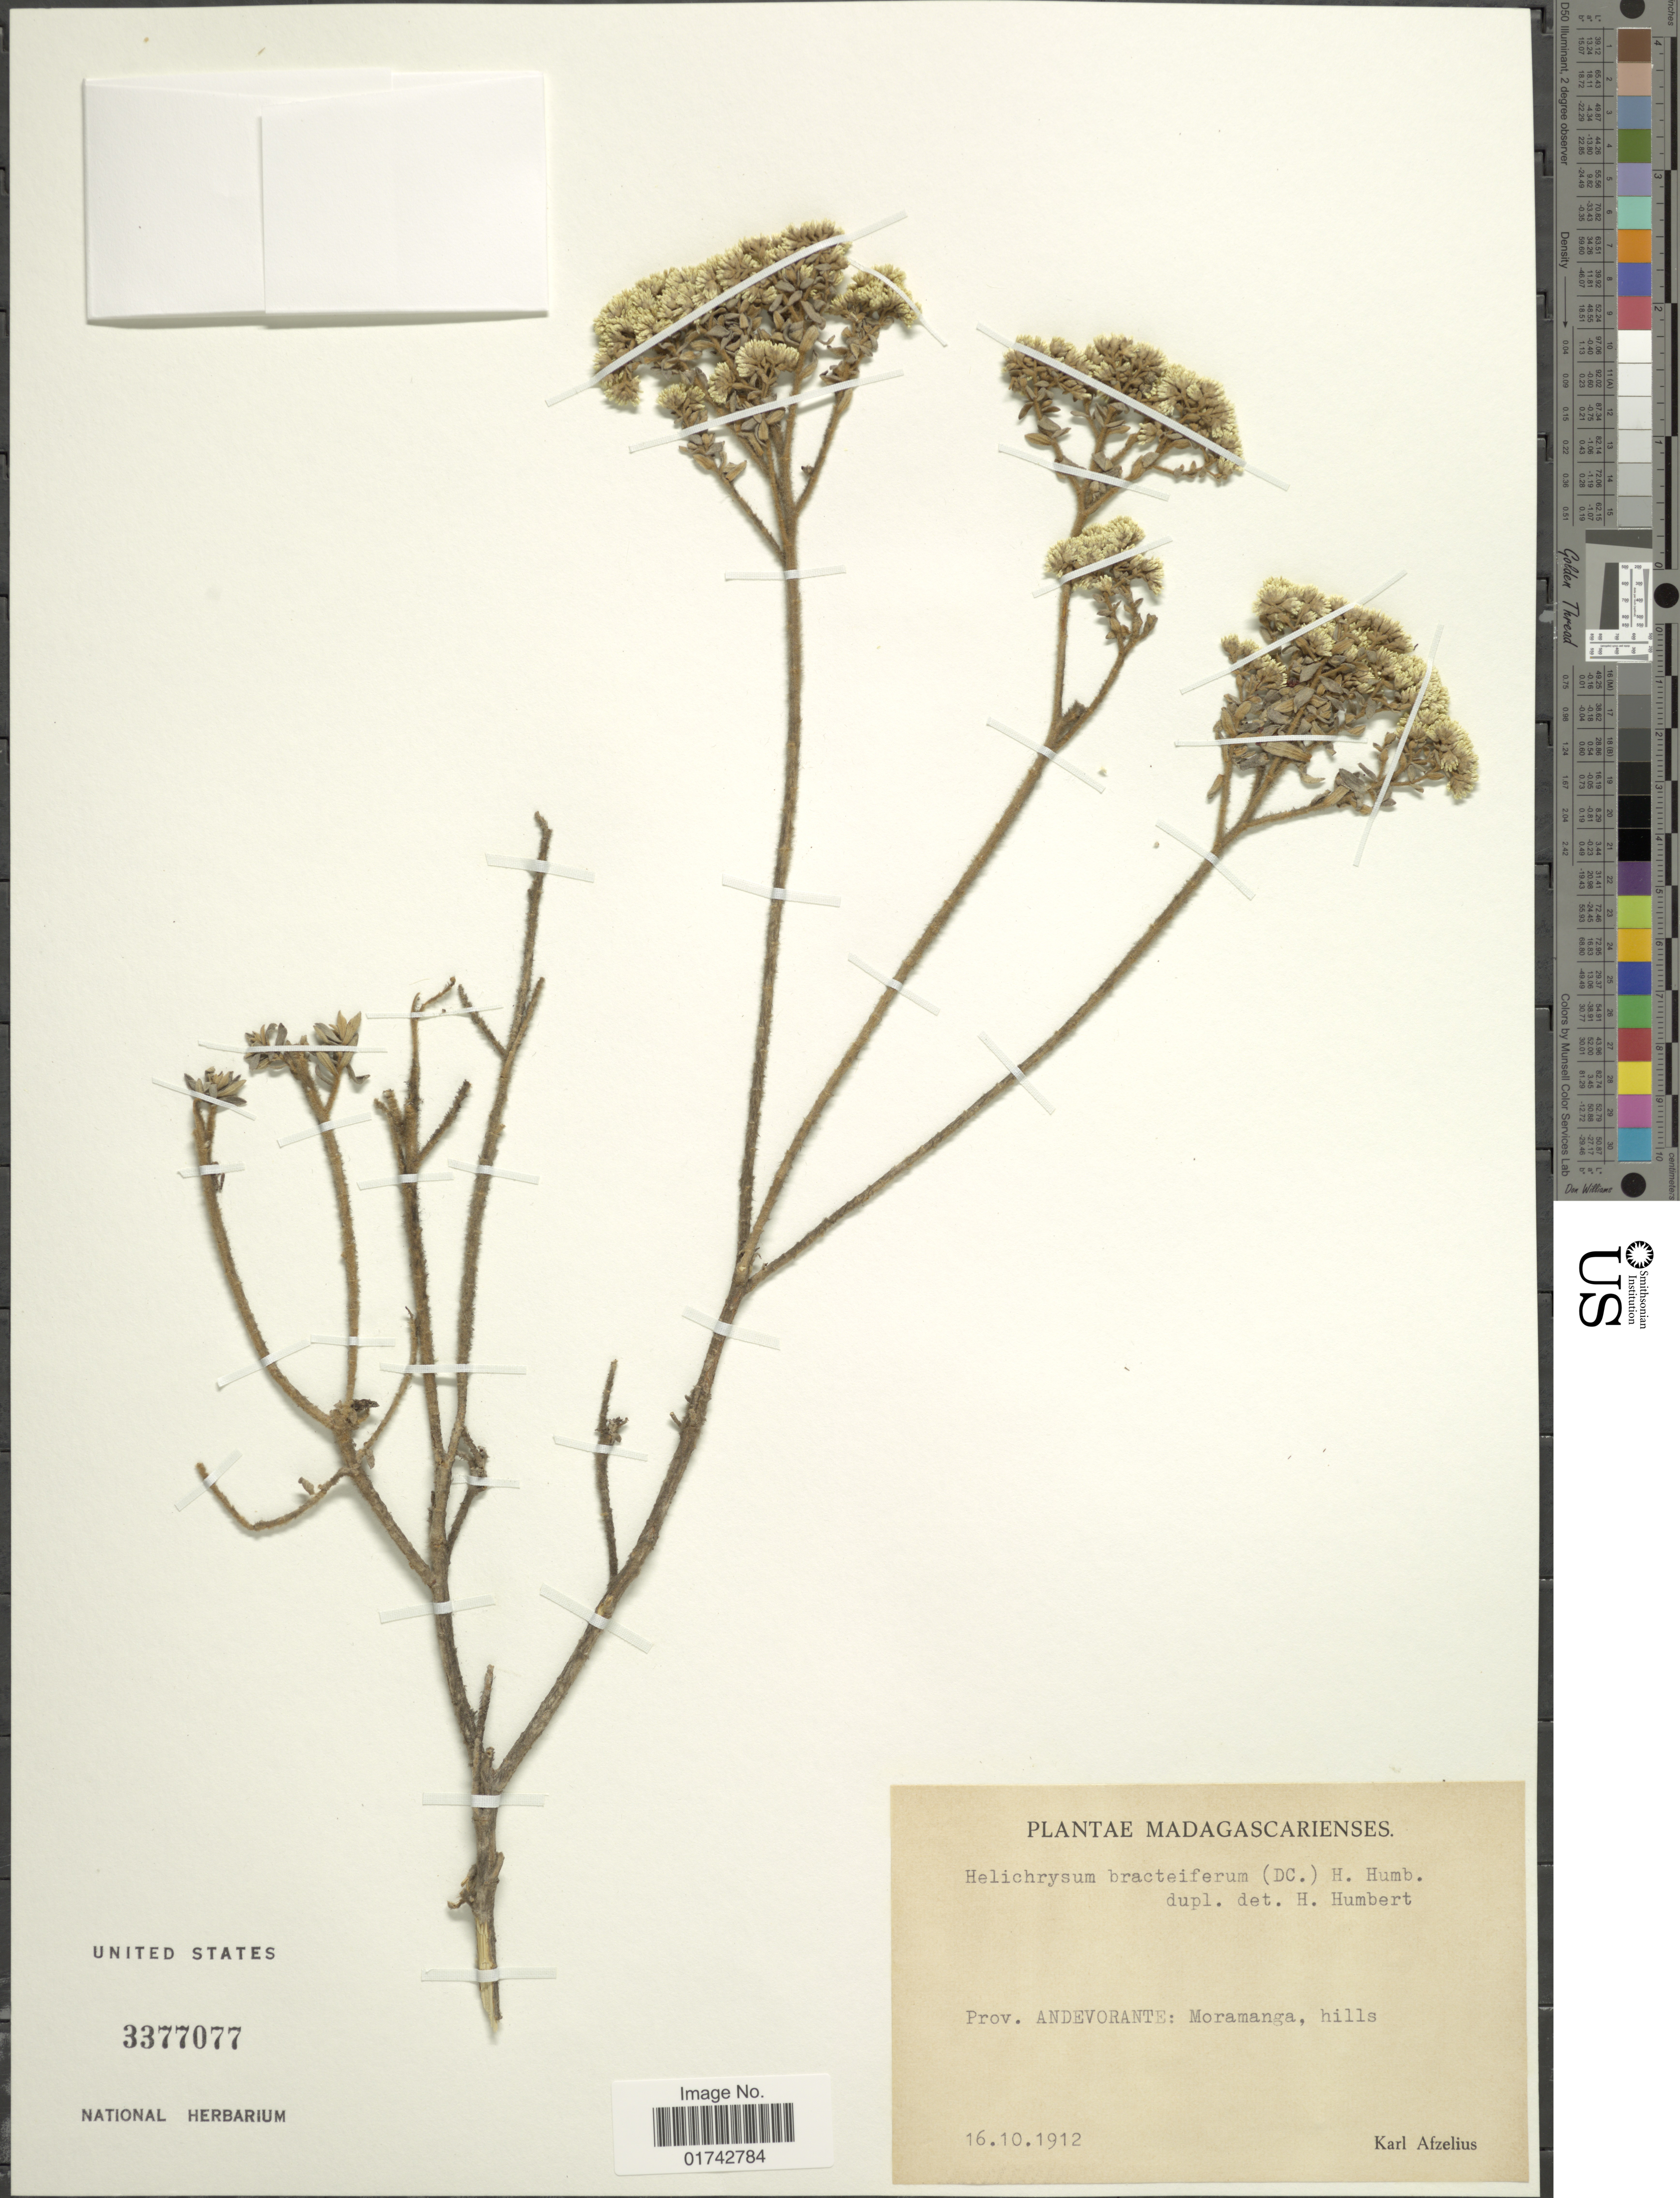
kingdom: Plantae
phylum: Tracheophyta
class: Magnoliopsida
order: Asterales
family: Asteraceae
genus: Helichrysum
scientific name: Helichrysum bracteiferum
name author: (DC.) Humbert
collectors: K. R. Afzelius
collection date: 1912-10-16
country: Madagascar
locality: Prov. Andevorante: Moramanga, hills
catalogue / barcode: US 3377077